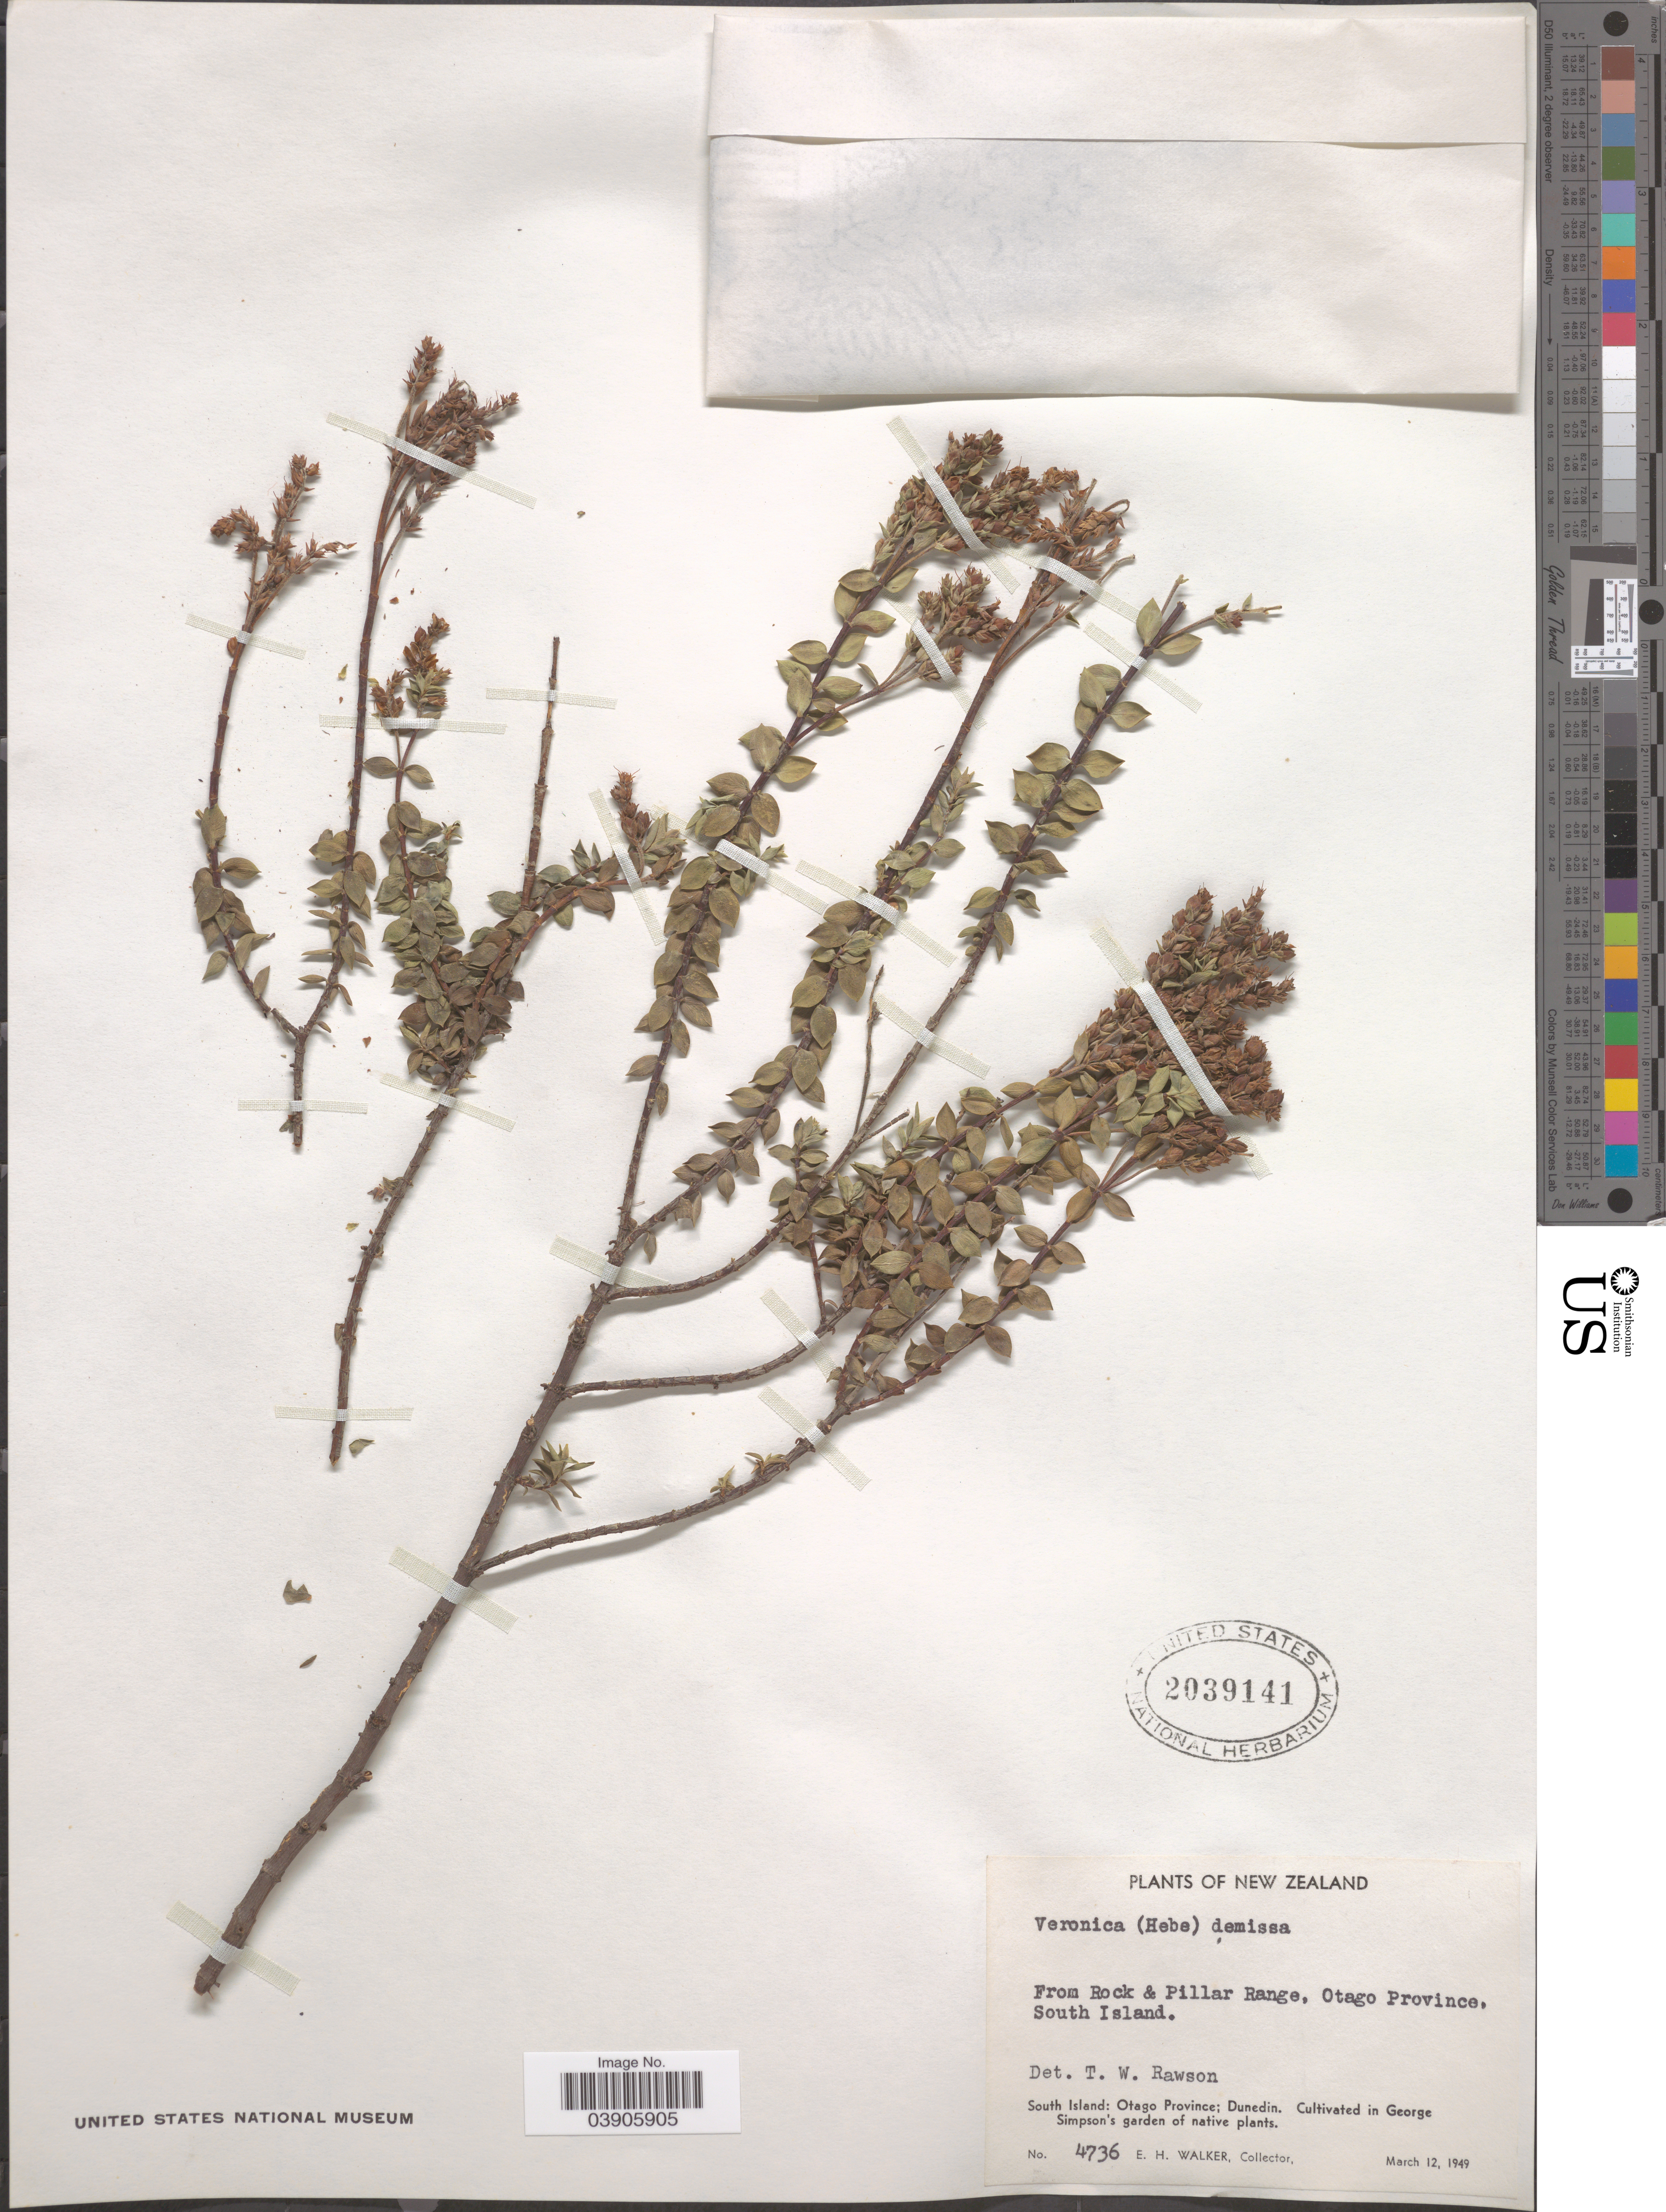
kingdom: Plantae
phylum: Tracheophyta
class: Magnoliopsida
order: Lamiales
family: Plantaginaceae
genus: Hebe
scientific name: Hebe demissa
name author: G. Simpson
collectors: E. H. Walker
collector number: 4736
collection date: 1949-03-12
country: New Zealand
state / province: Otago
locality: South Island: Dunedin. Cultivated in George Simpson's garden.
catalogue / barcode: US 2039141